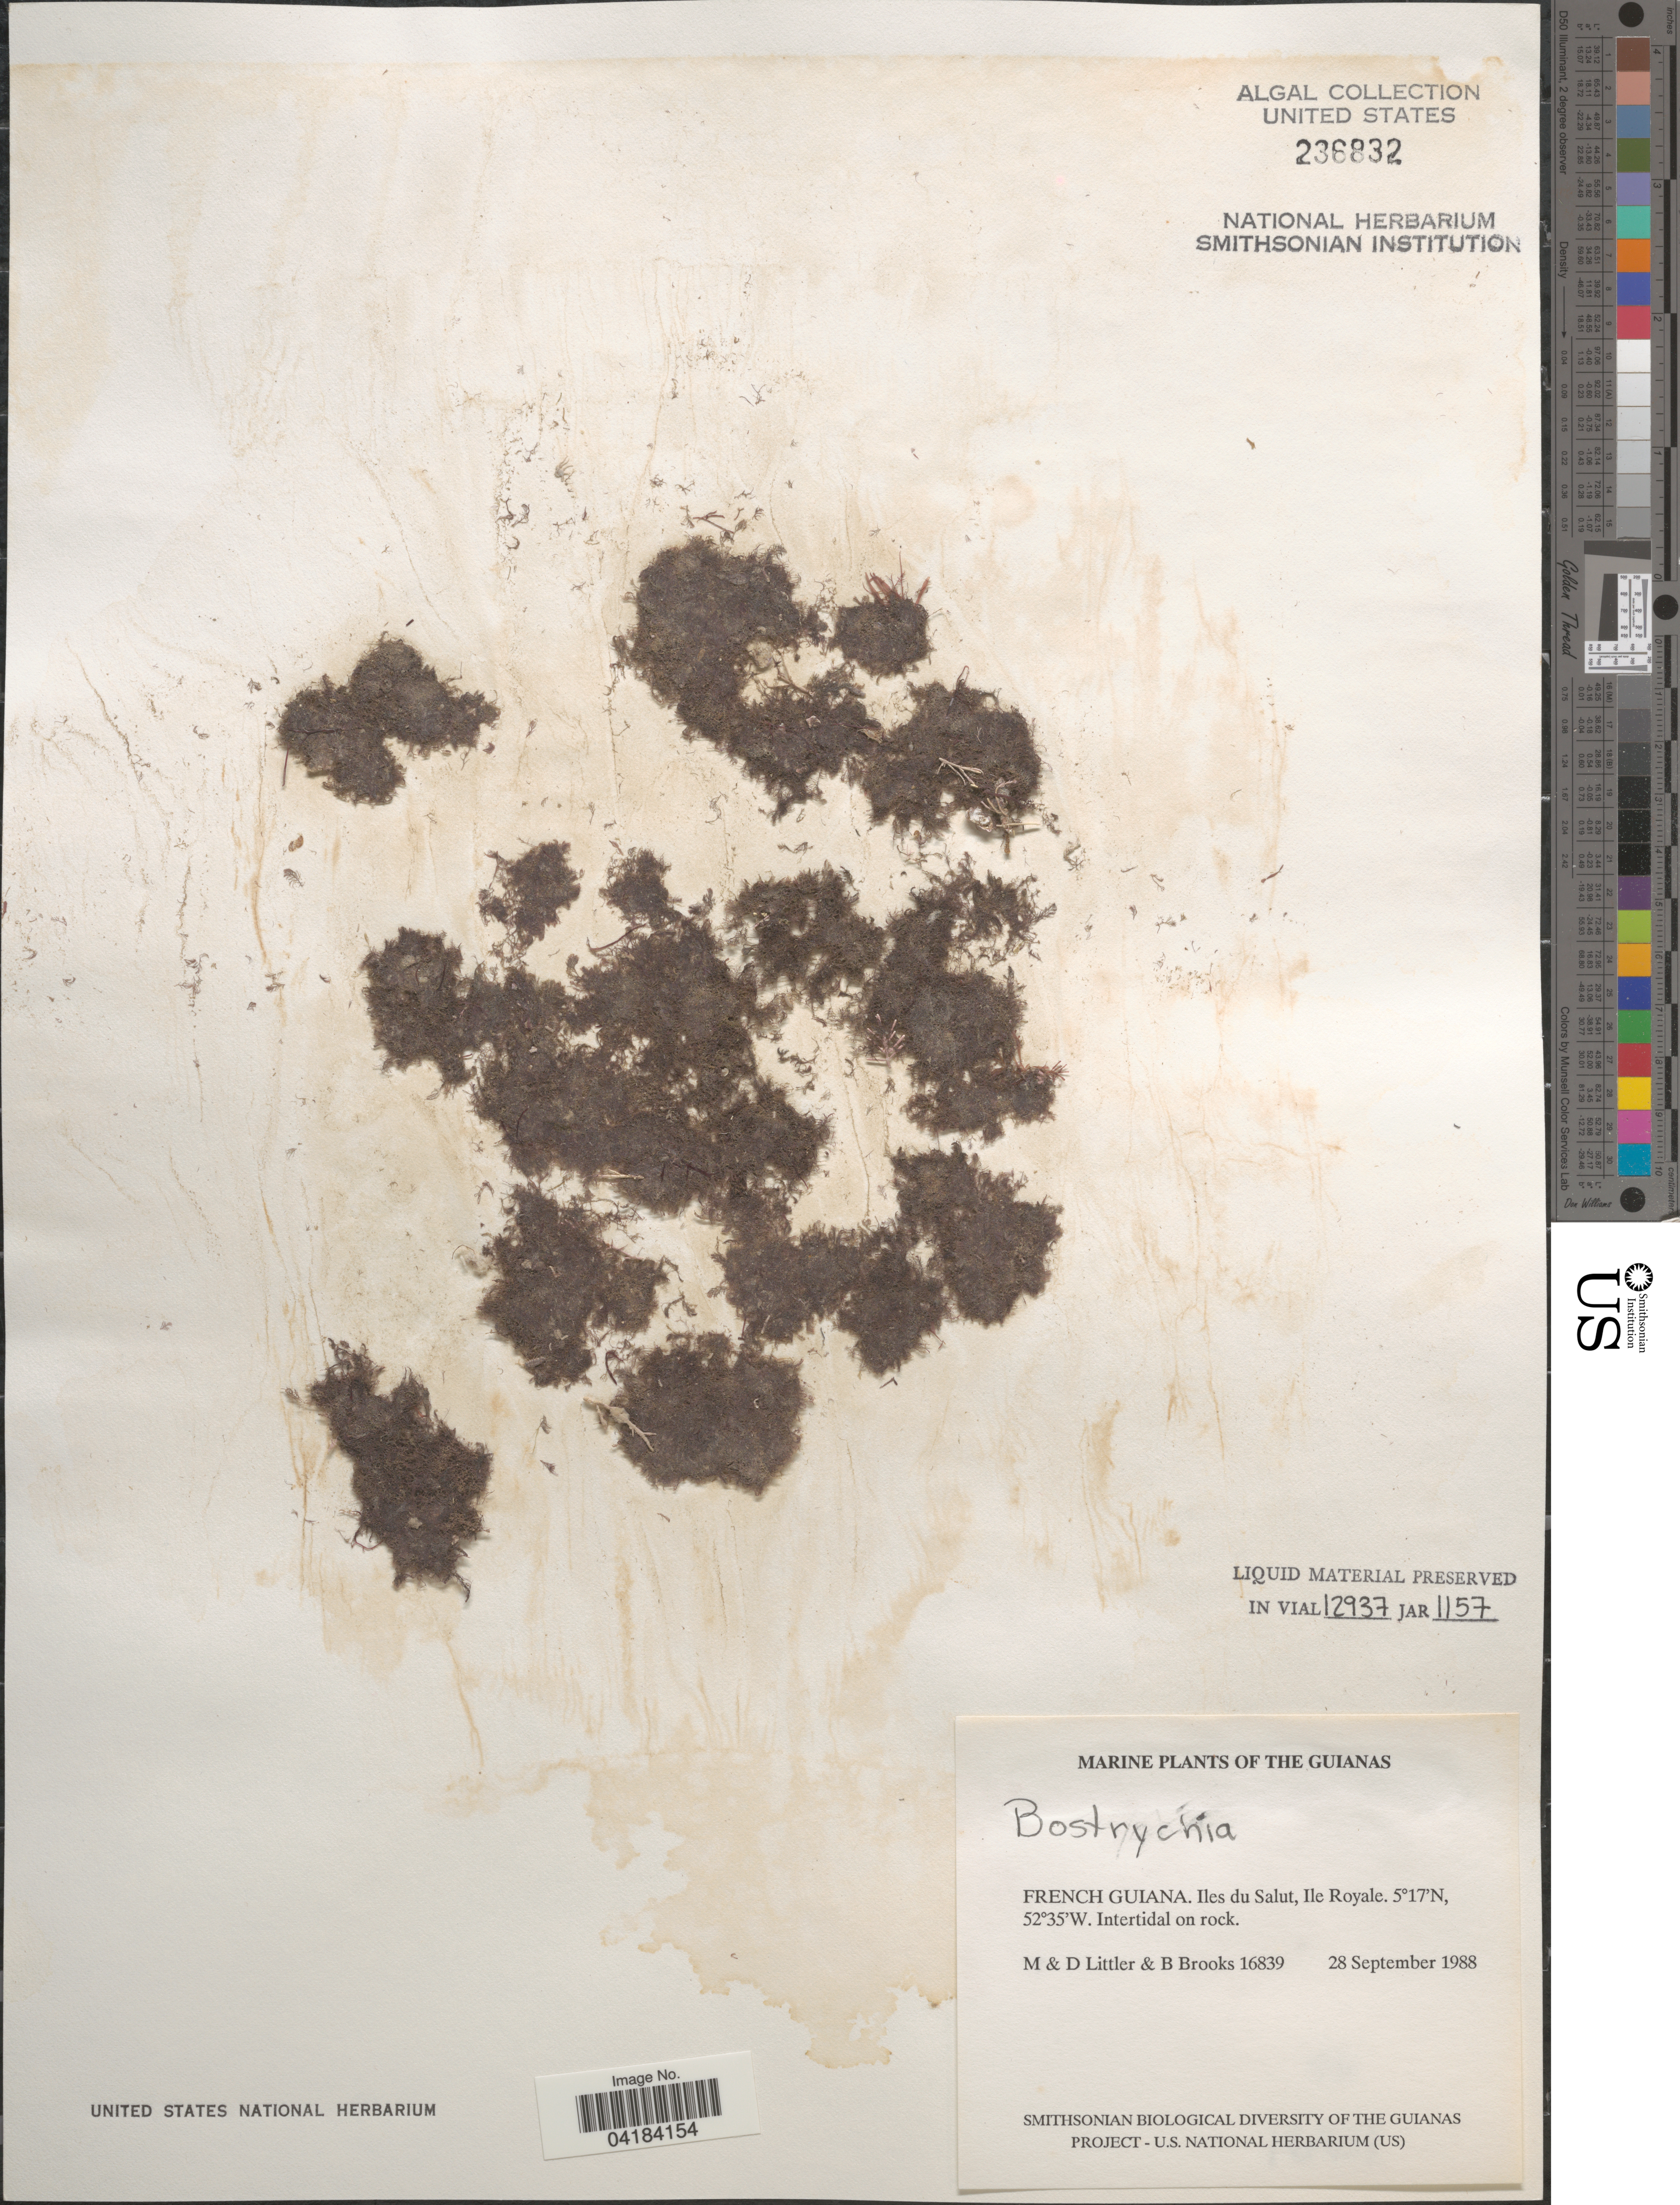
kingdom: Plantae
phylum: Rhodophyta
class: Florideophyceae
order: Ceramiales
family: Rhodomelaceae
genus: Bostrychia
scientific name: Bostrychia sp.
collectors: M. Littler, D. S. Littler & B. Brooks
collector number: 16839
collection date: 1988-09-28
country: French Guiana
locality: The Guianas. Iles du Salut, Ile Royale.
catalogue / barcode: US 236832